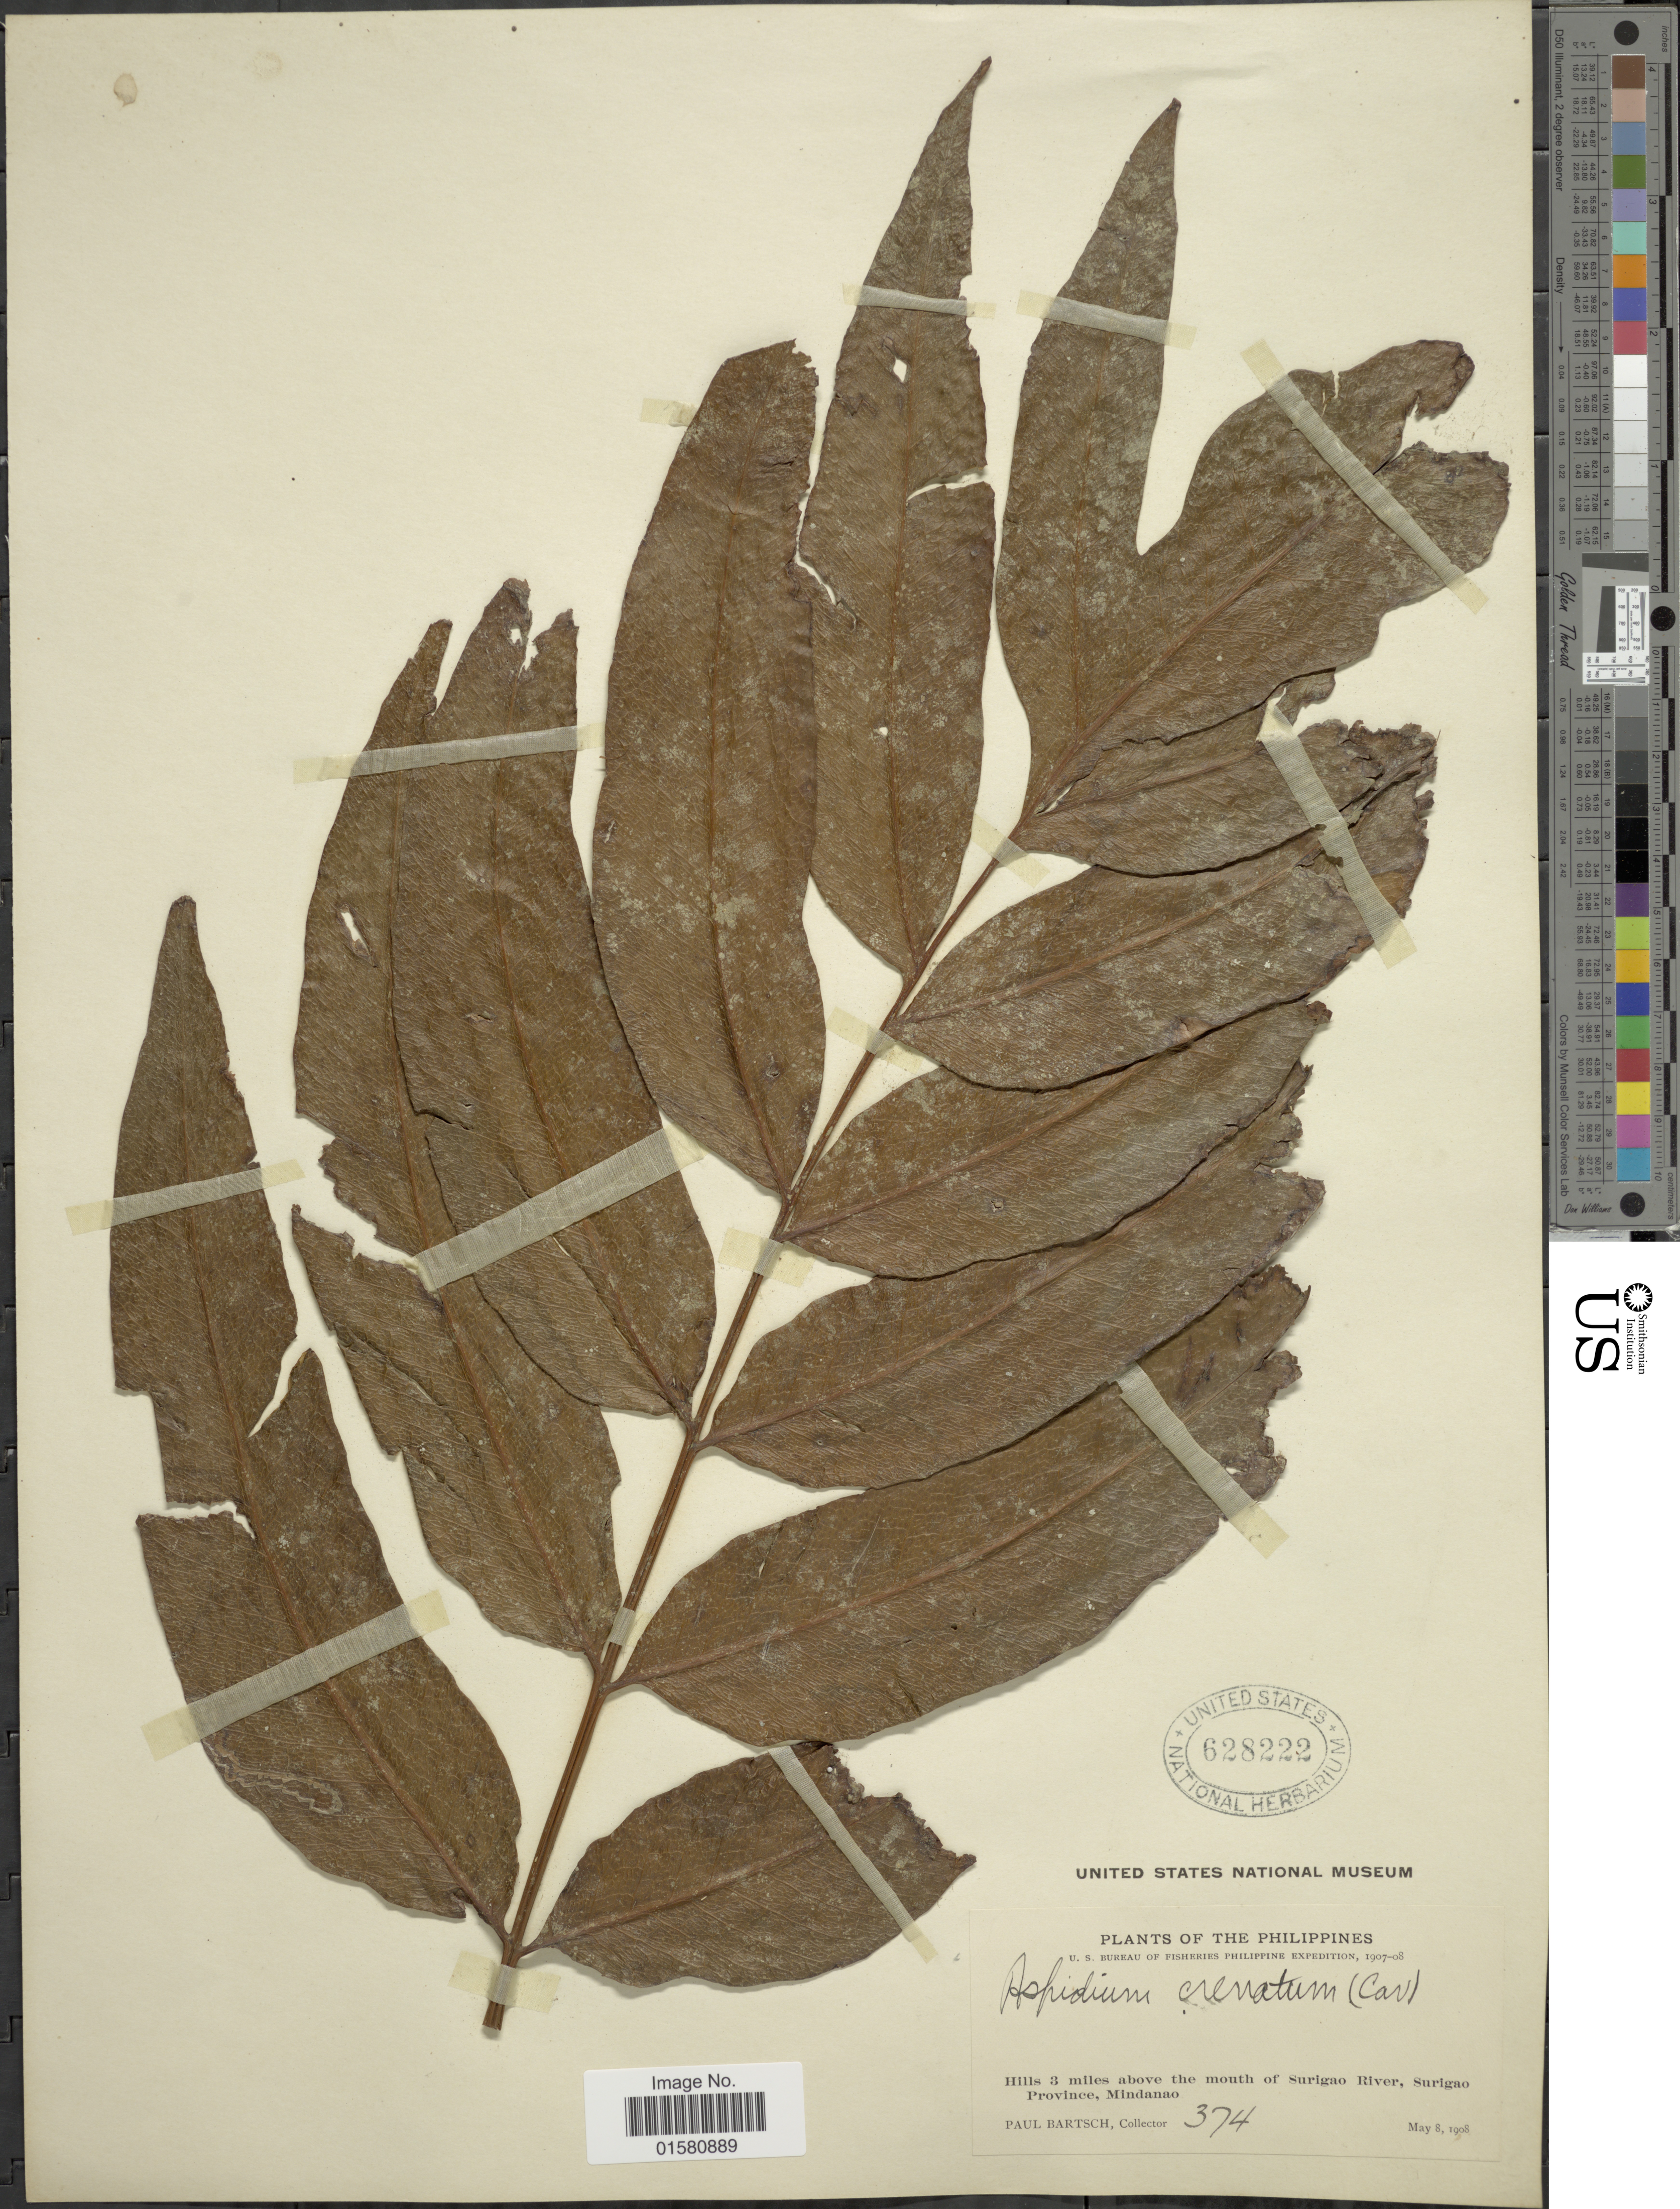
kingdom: Plantae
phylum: Tracheophyta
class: Polypodiopsida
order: Polypodiales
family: Tectariaceae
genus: Tectaria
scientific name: Tectaria crenata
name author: Cav.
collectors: P. Bartsch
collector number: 374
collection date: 1908-05-08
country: Philippines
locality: Hills 3 miles above the mouth of Surigau River, Surigao Province, Mindanao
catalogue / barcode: US 628222